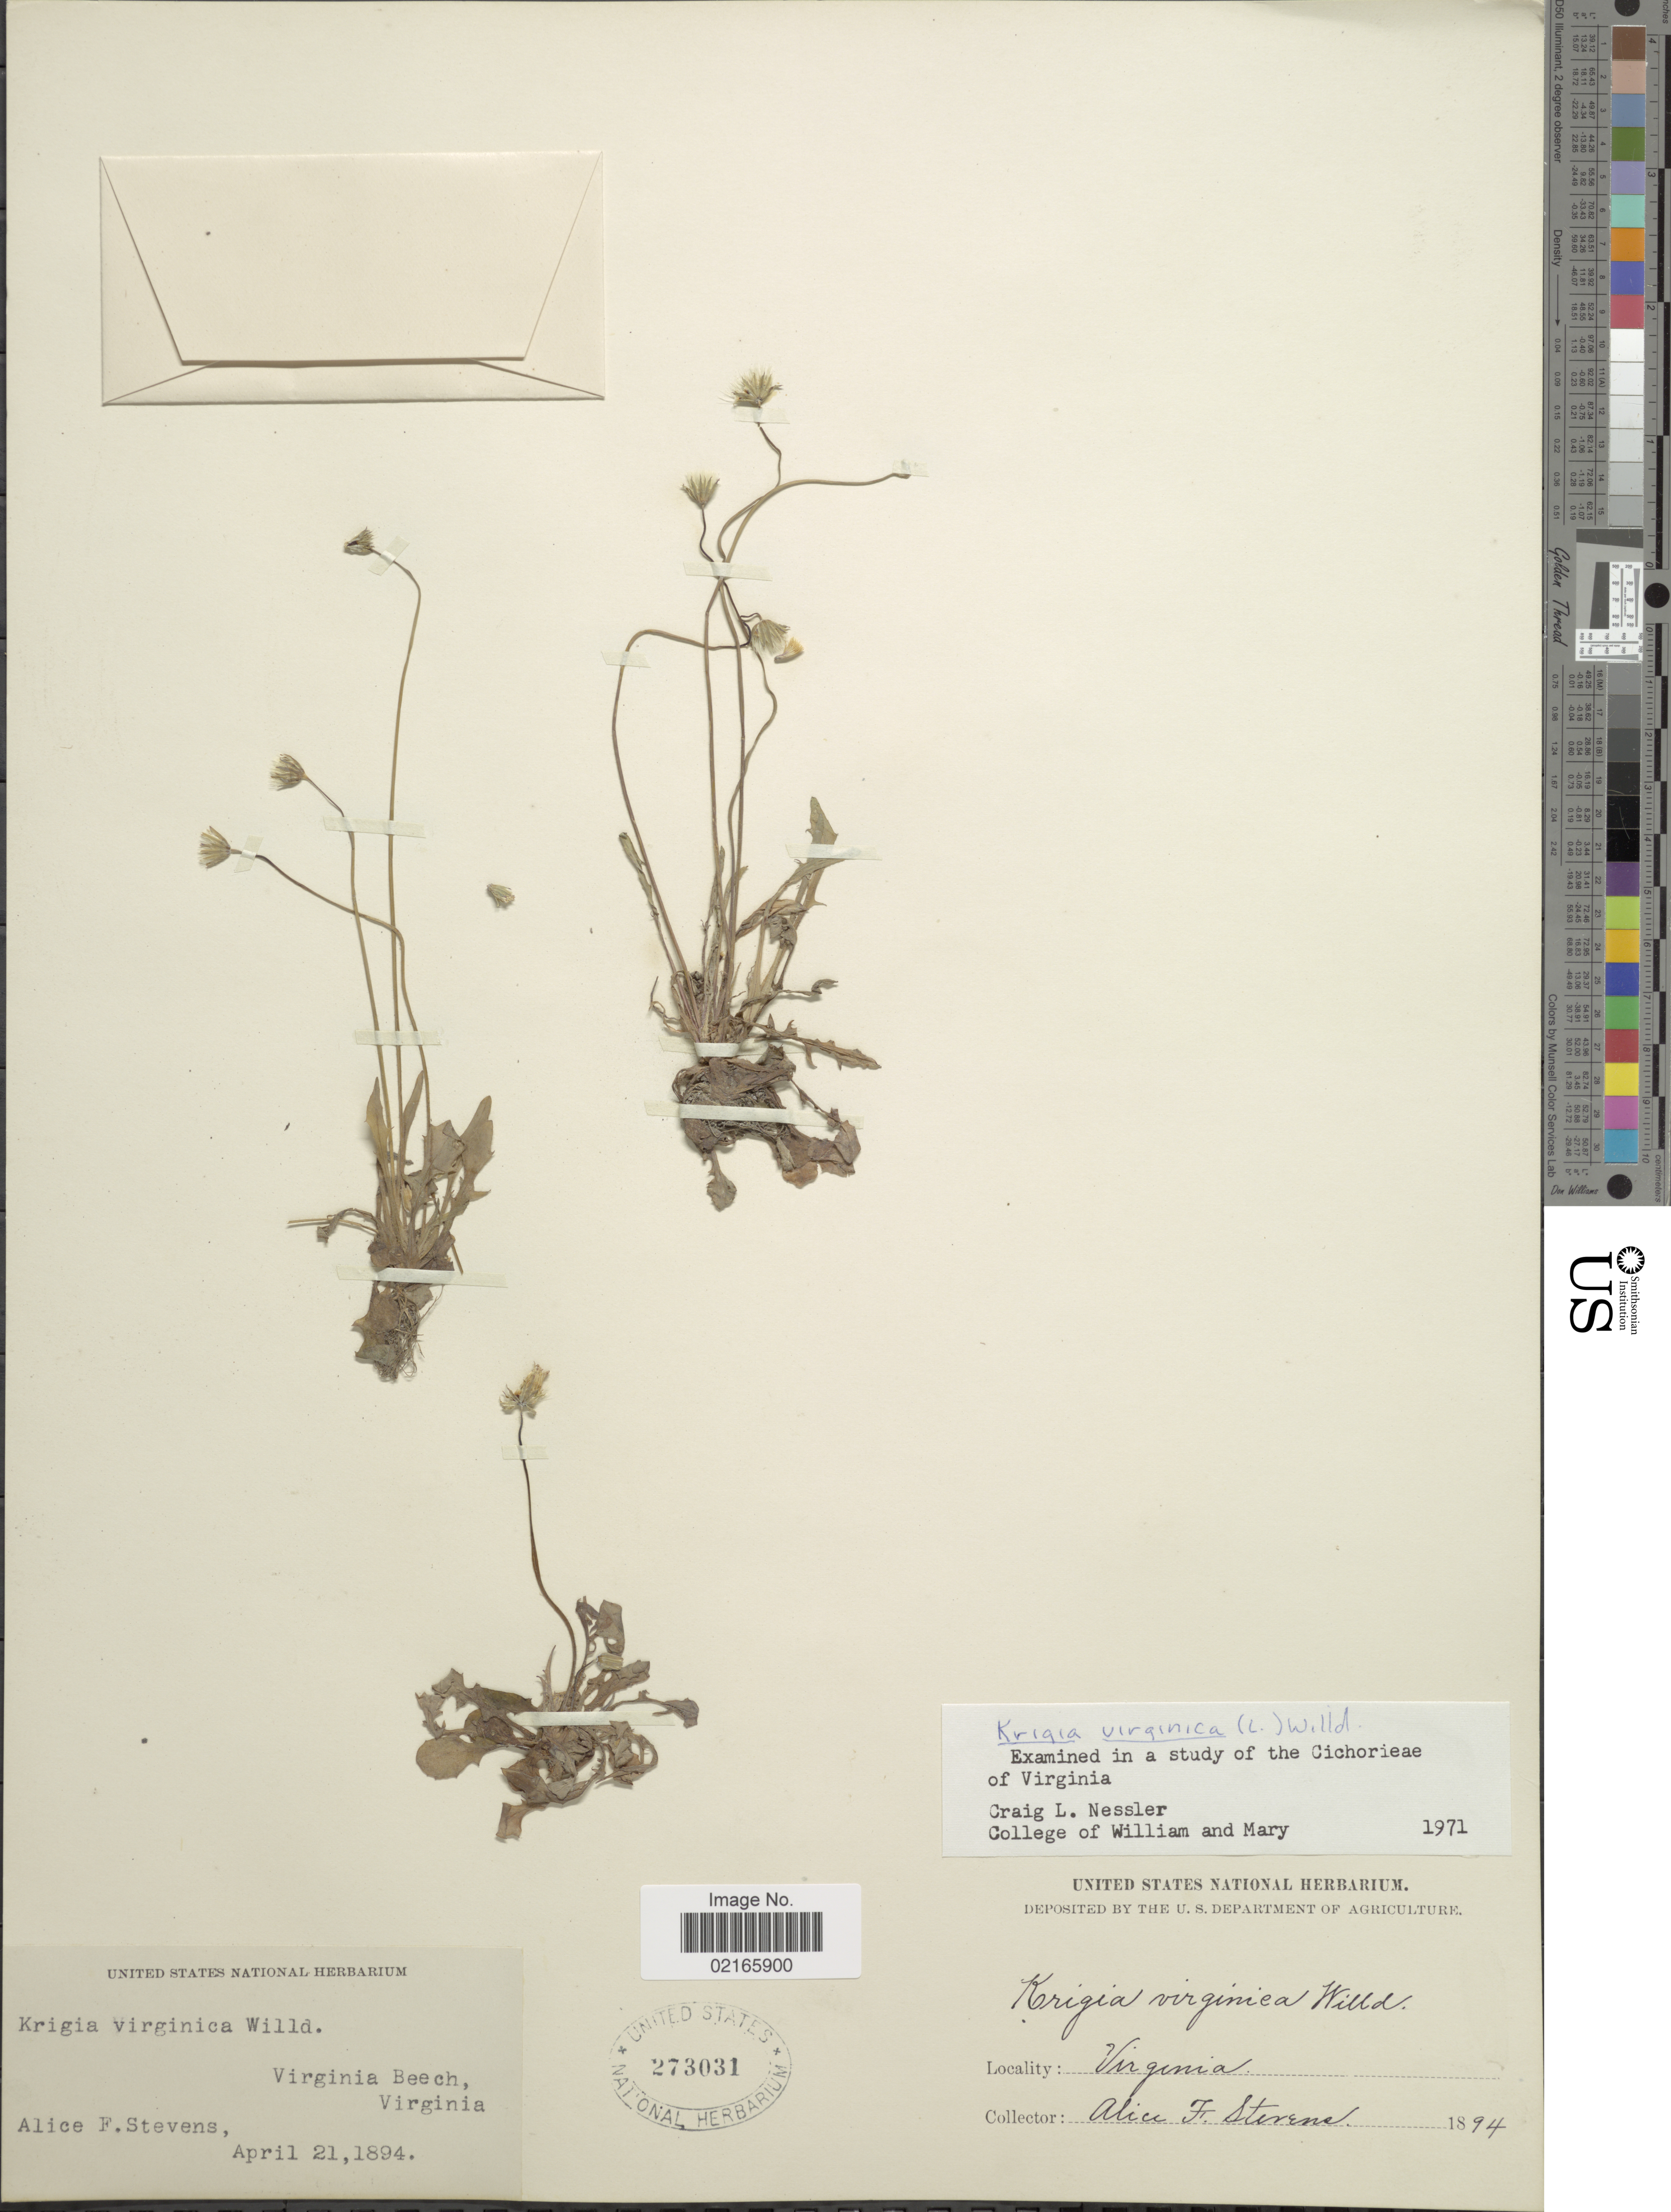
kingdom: Plantae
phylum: Tracheophyta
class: Magnoliopsida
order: Asterales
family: Asteraceae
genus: Krigia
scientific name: Krigia virginica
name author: (L.) Willd.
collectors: A. Stevens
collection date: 1894-04-21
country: United States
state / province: Virginia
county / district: City of Virginia Beach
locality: Virginia Beach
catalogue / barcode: US 273031